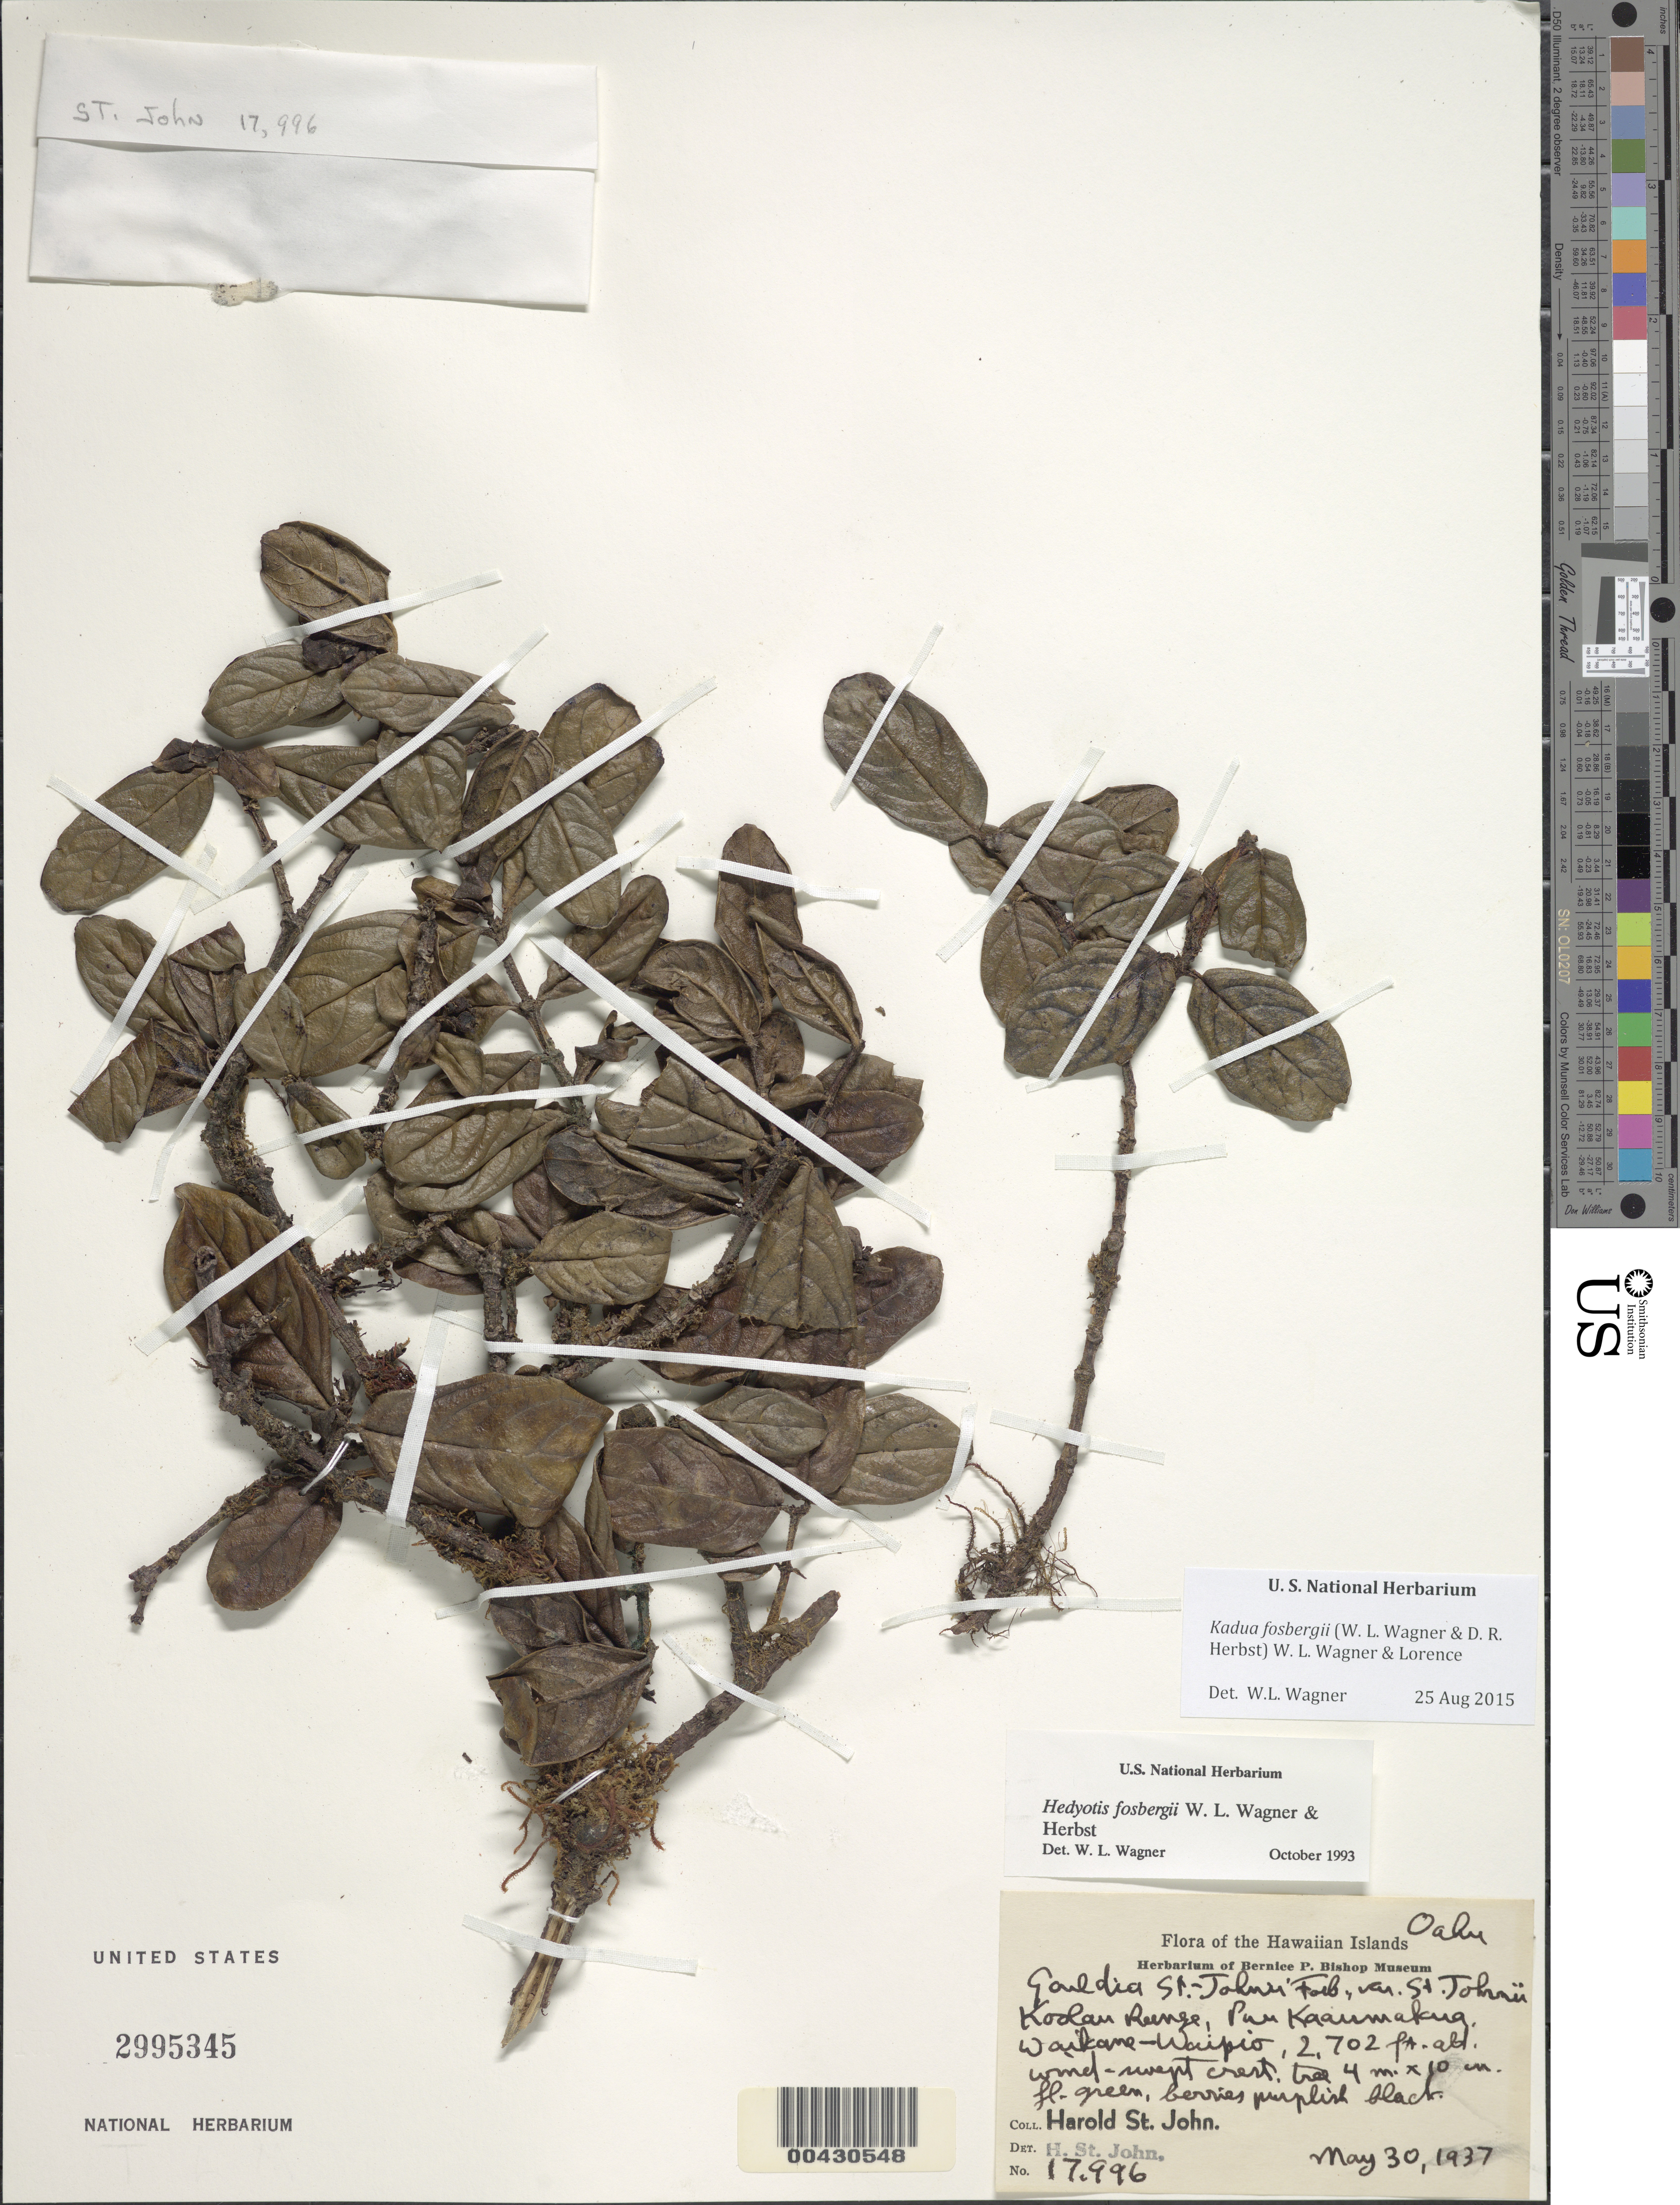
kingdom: Plantae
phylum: Tracheophyta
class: Magnoliopsida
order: Gentianales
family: Rubiaceae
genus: Kadua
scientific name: Kadua fosbergii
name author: (W.L. Wagner & D.R. Herbst) W.L. Wagner & Lorence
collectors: H. St. John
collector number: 17996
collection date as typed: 30 May 1937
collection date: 1937-05-30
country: United States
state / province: Hawaii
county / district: Honolulu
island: Oahu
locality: Koolau Range, Puu Kaaumakua; Waikane-Waipio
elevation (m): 824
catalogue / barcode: US 2995345